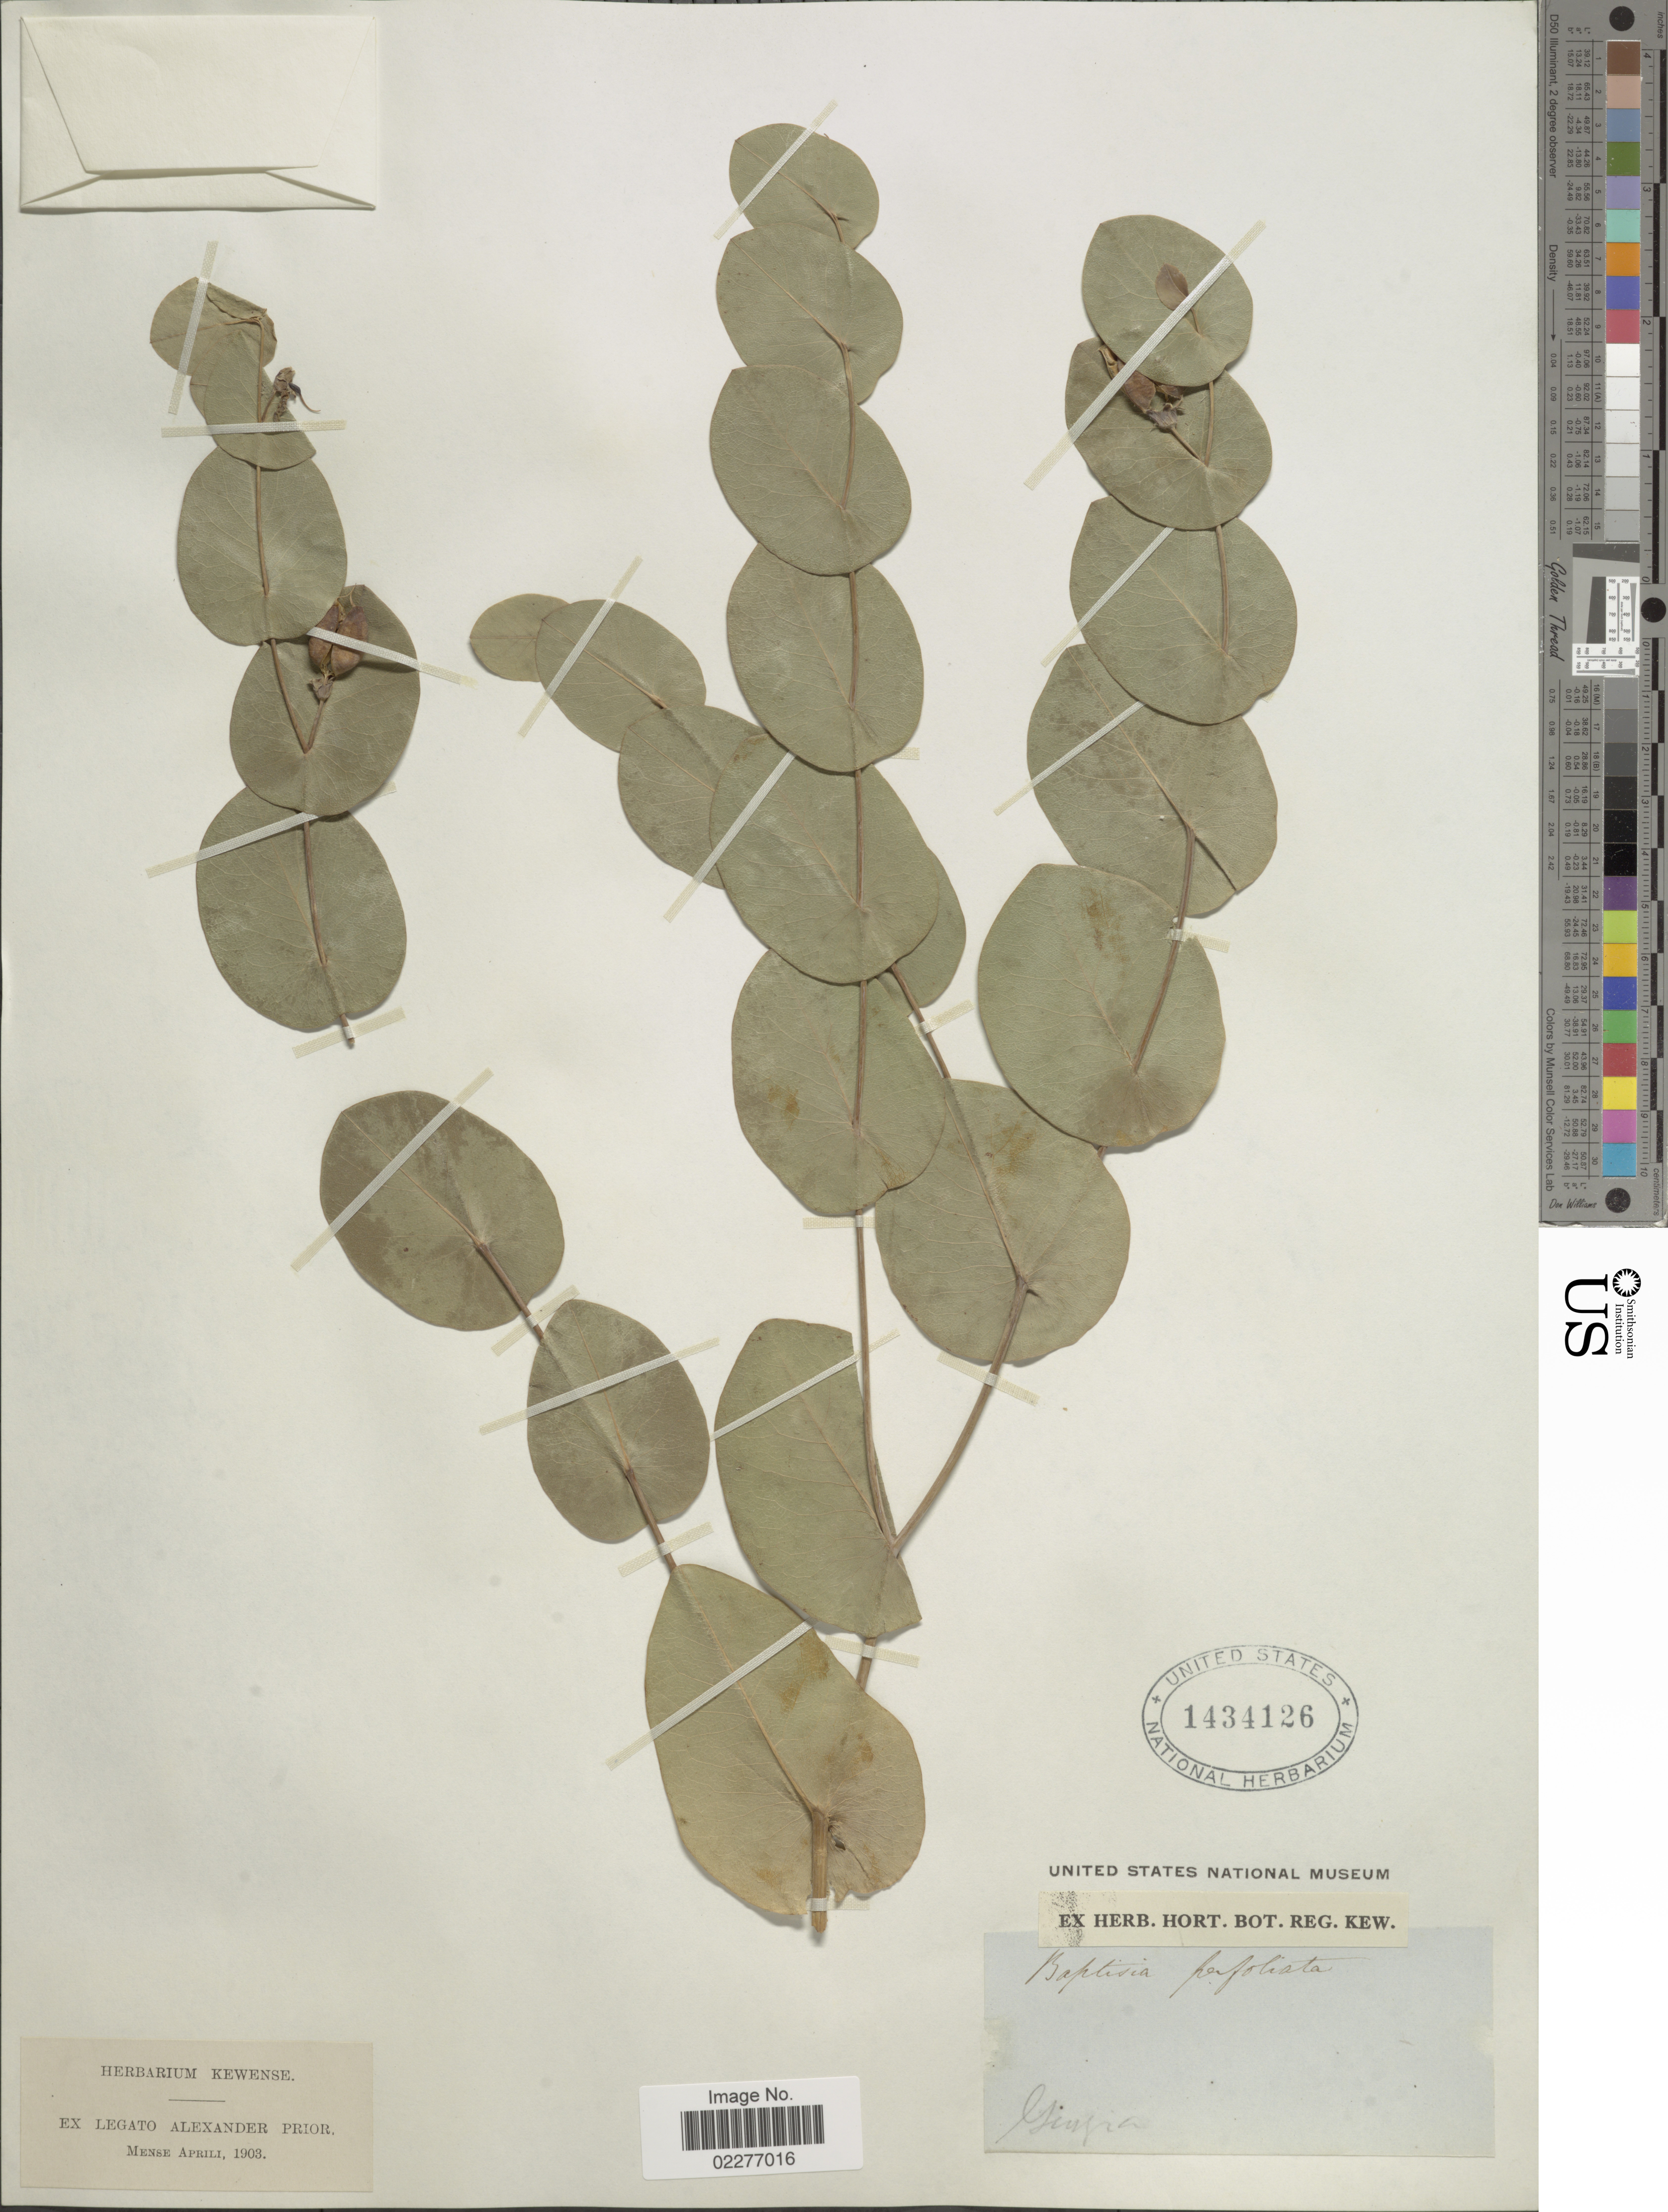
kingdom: Plantae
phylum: Tracheophyta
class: Magnoliopsida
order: Fabales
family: Fabaceae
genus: Baptisia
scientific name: Baptisia perfoliata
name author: (L.) R. Br.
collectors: ex herb. Hort. Reg. Kew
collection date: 1903-04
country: United States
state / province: Georgia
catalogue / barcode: US 1434126